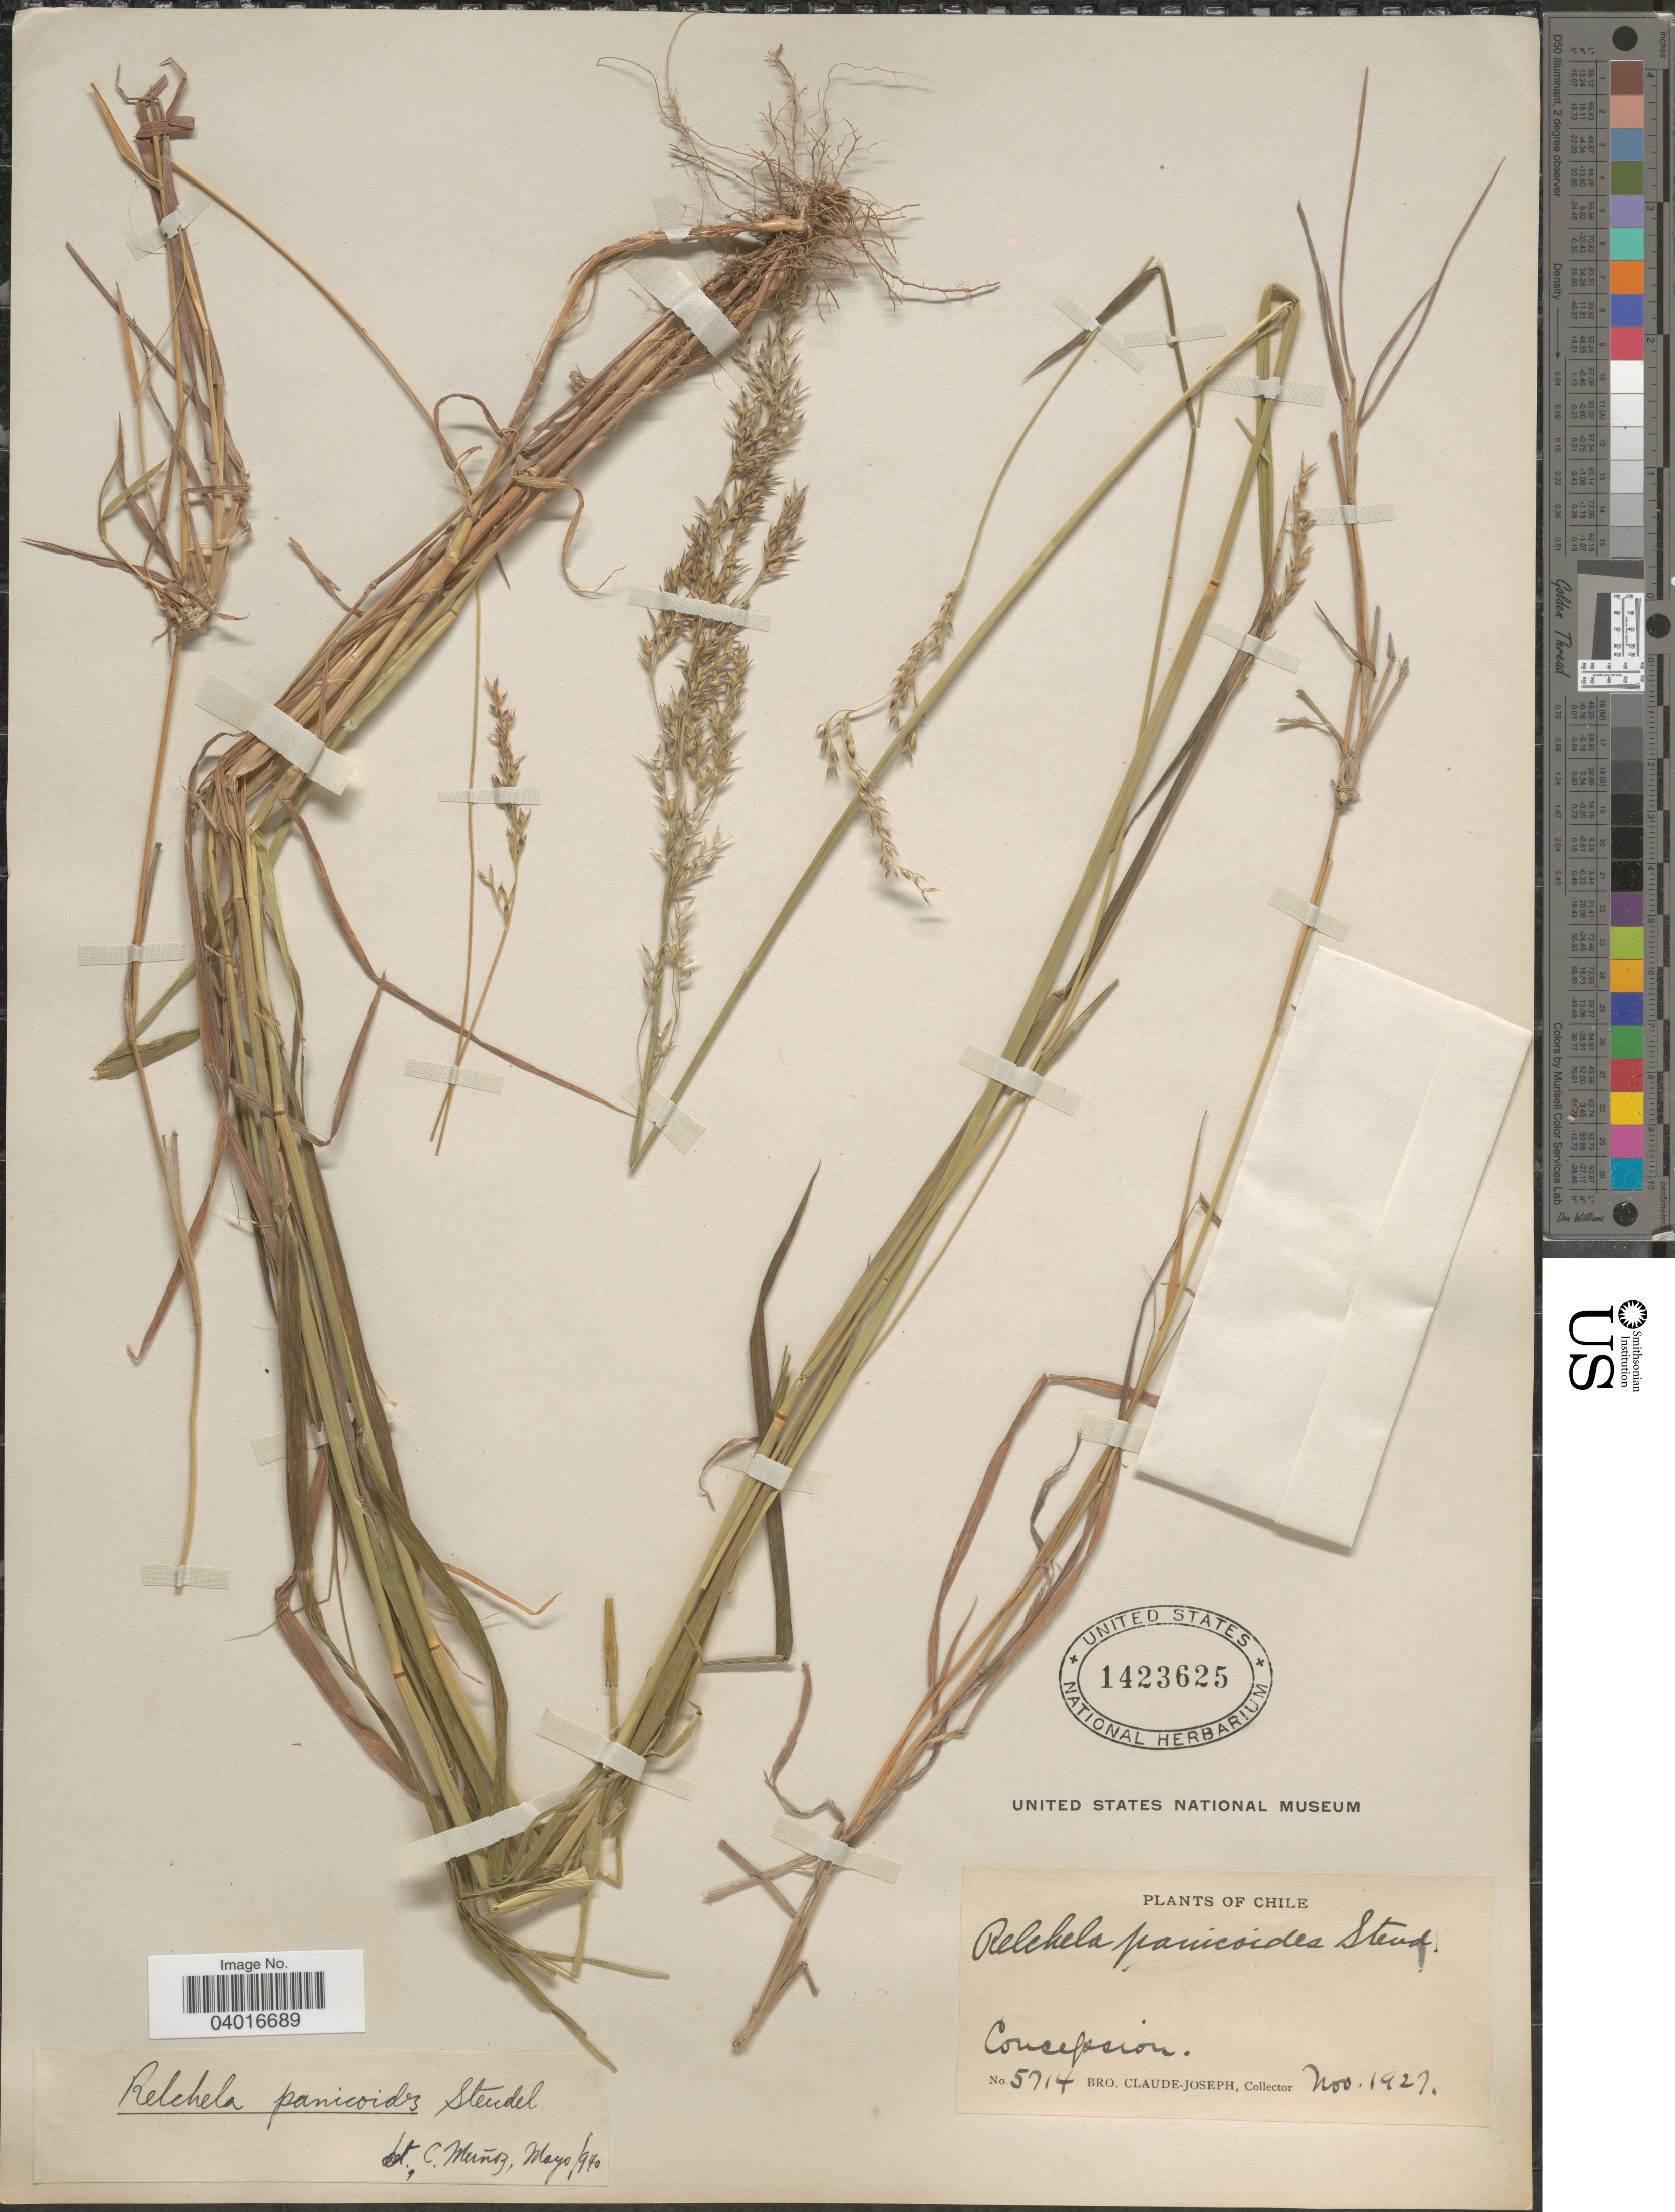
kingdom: Plantae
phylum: Tracheophyta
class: Liliopsida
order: Poales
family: Poaceae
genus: Relchela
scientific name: Relchela panicoides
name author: Steud.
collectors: Bro. Claude-Joseph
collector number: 5714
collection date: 1927-11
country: Chile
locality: Concepcion.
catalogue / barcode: US 1423625